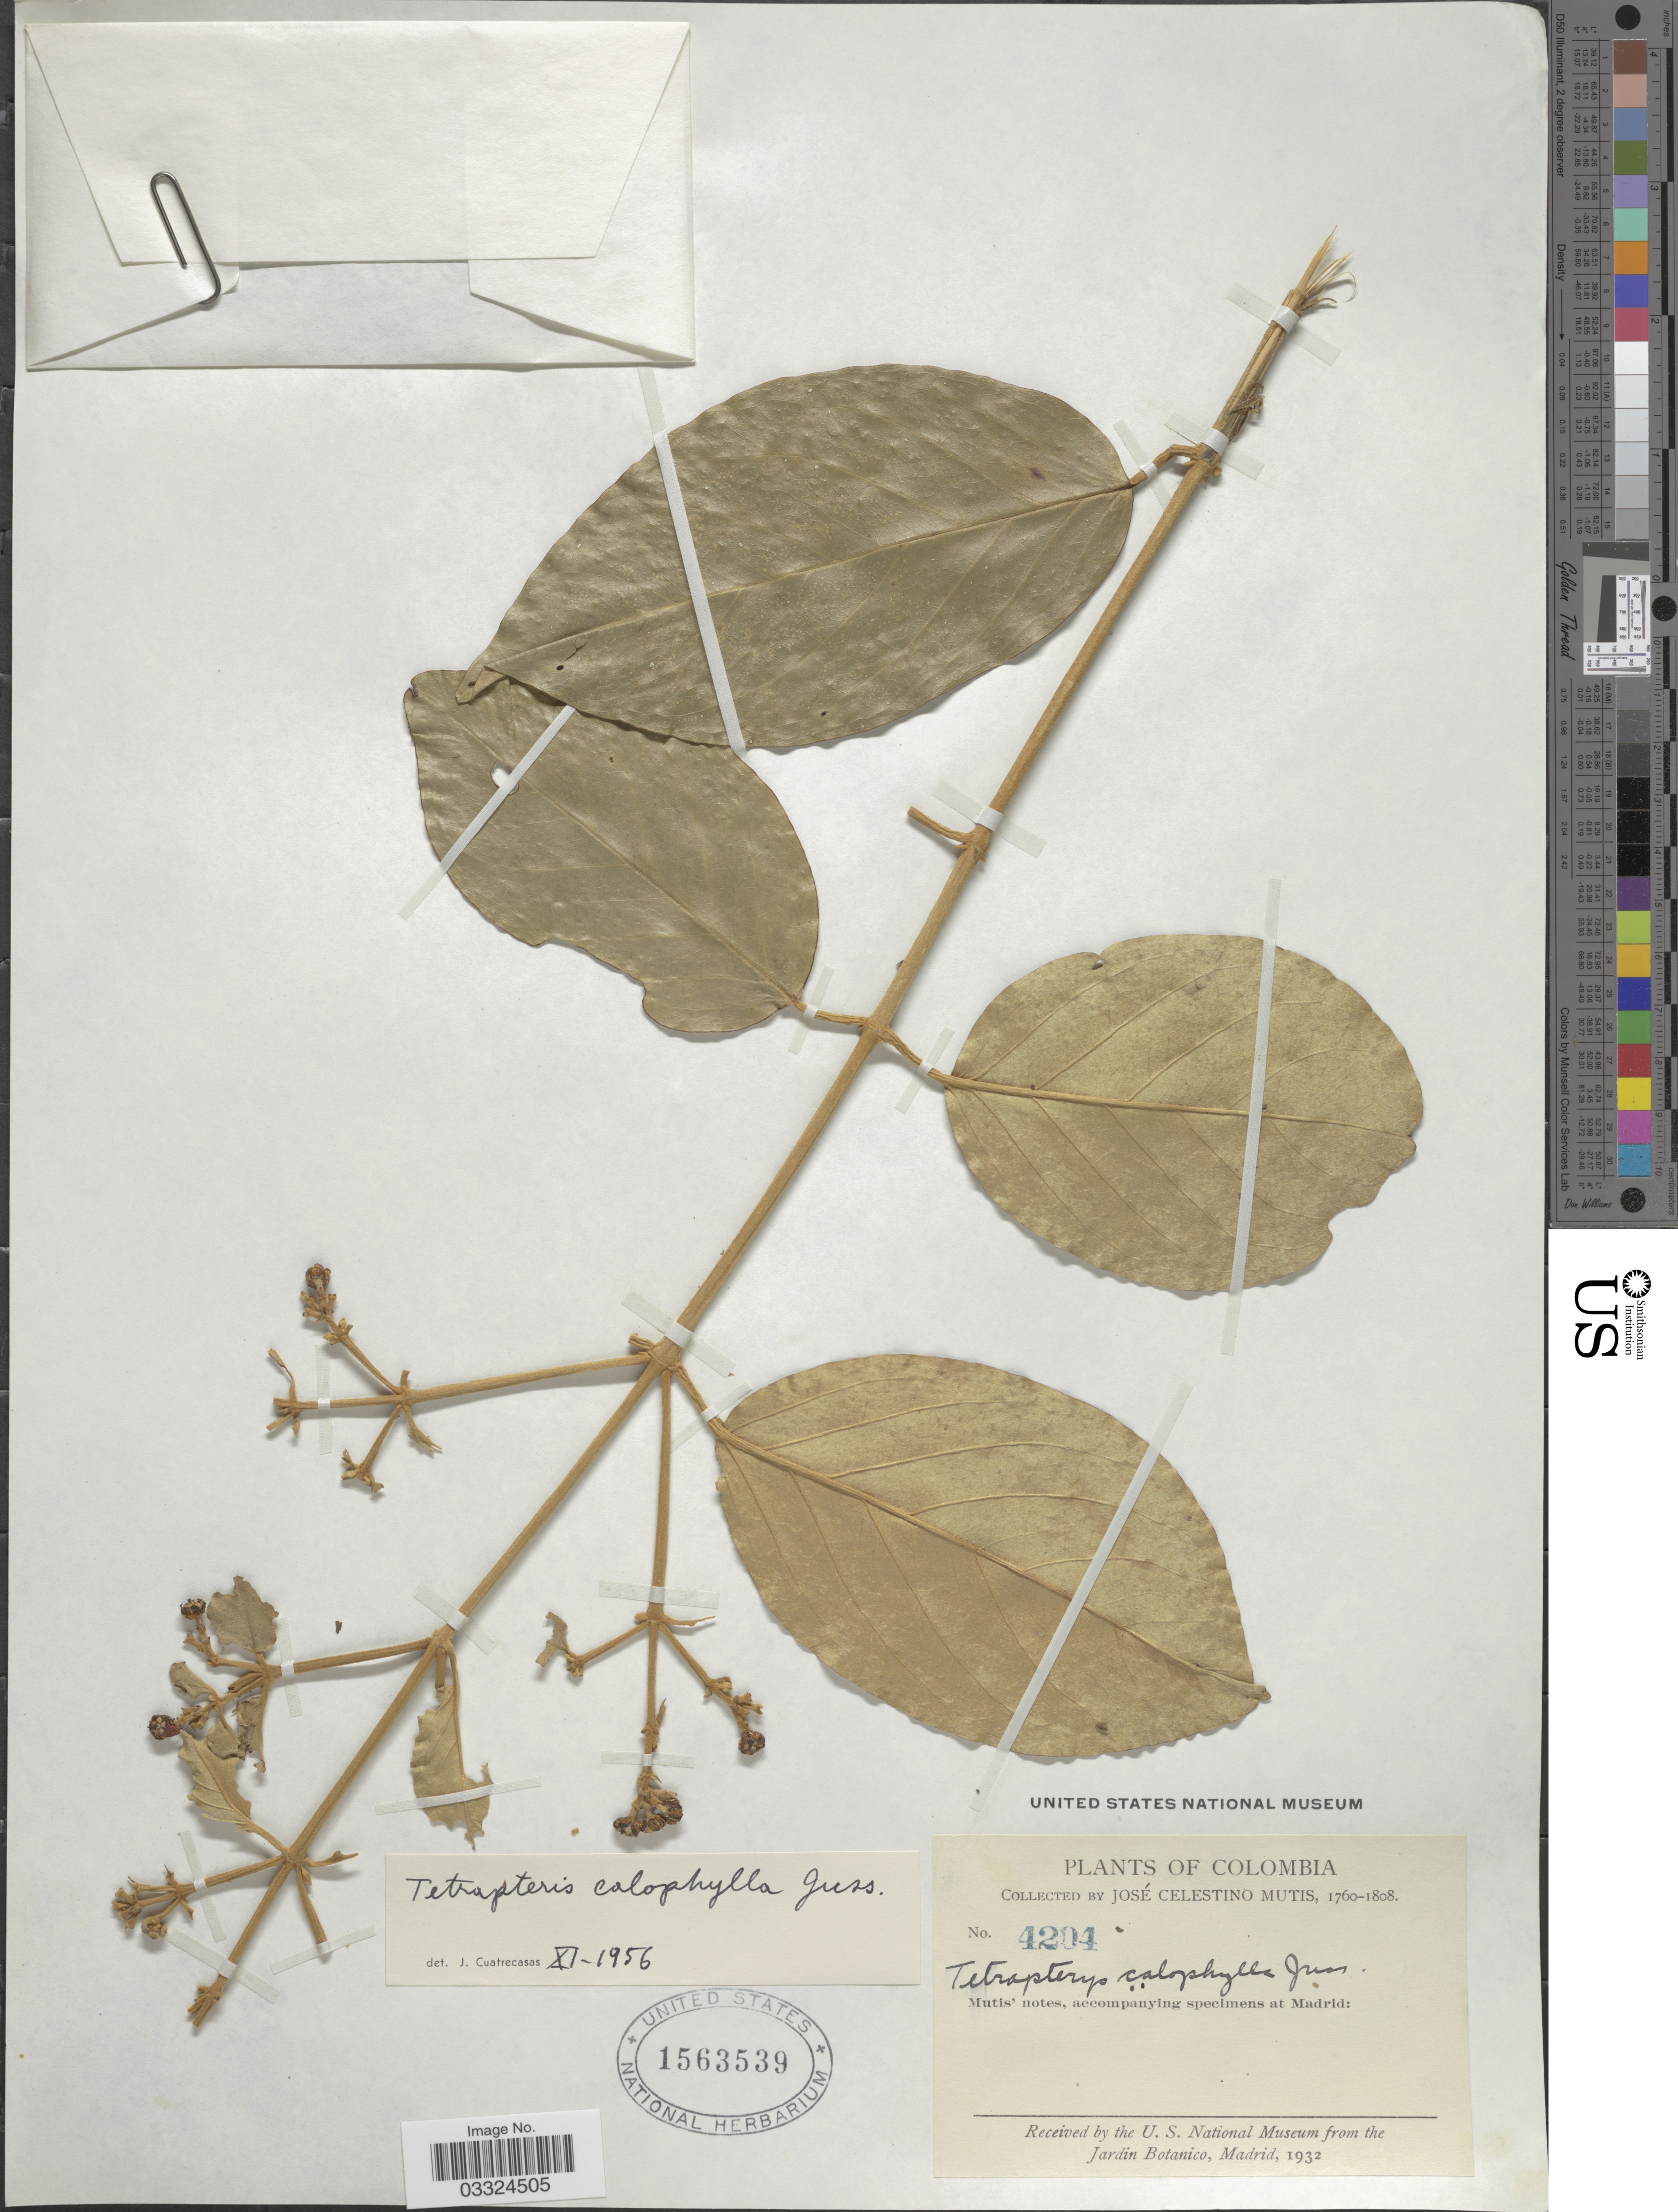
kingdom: Plantae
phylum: Tracheophyta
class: Magnoliopsida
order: Malpighiales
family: Malpighiaceae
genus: Tetrapterys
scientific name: Tetrapterys calophylla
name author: A. Juss.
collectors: J. C. B. Mutis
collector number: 4204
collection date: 1760/1808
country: Colombia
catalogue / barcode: US 1563539